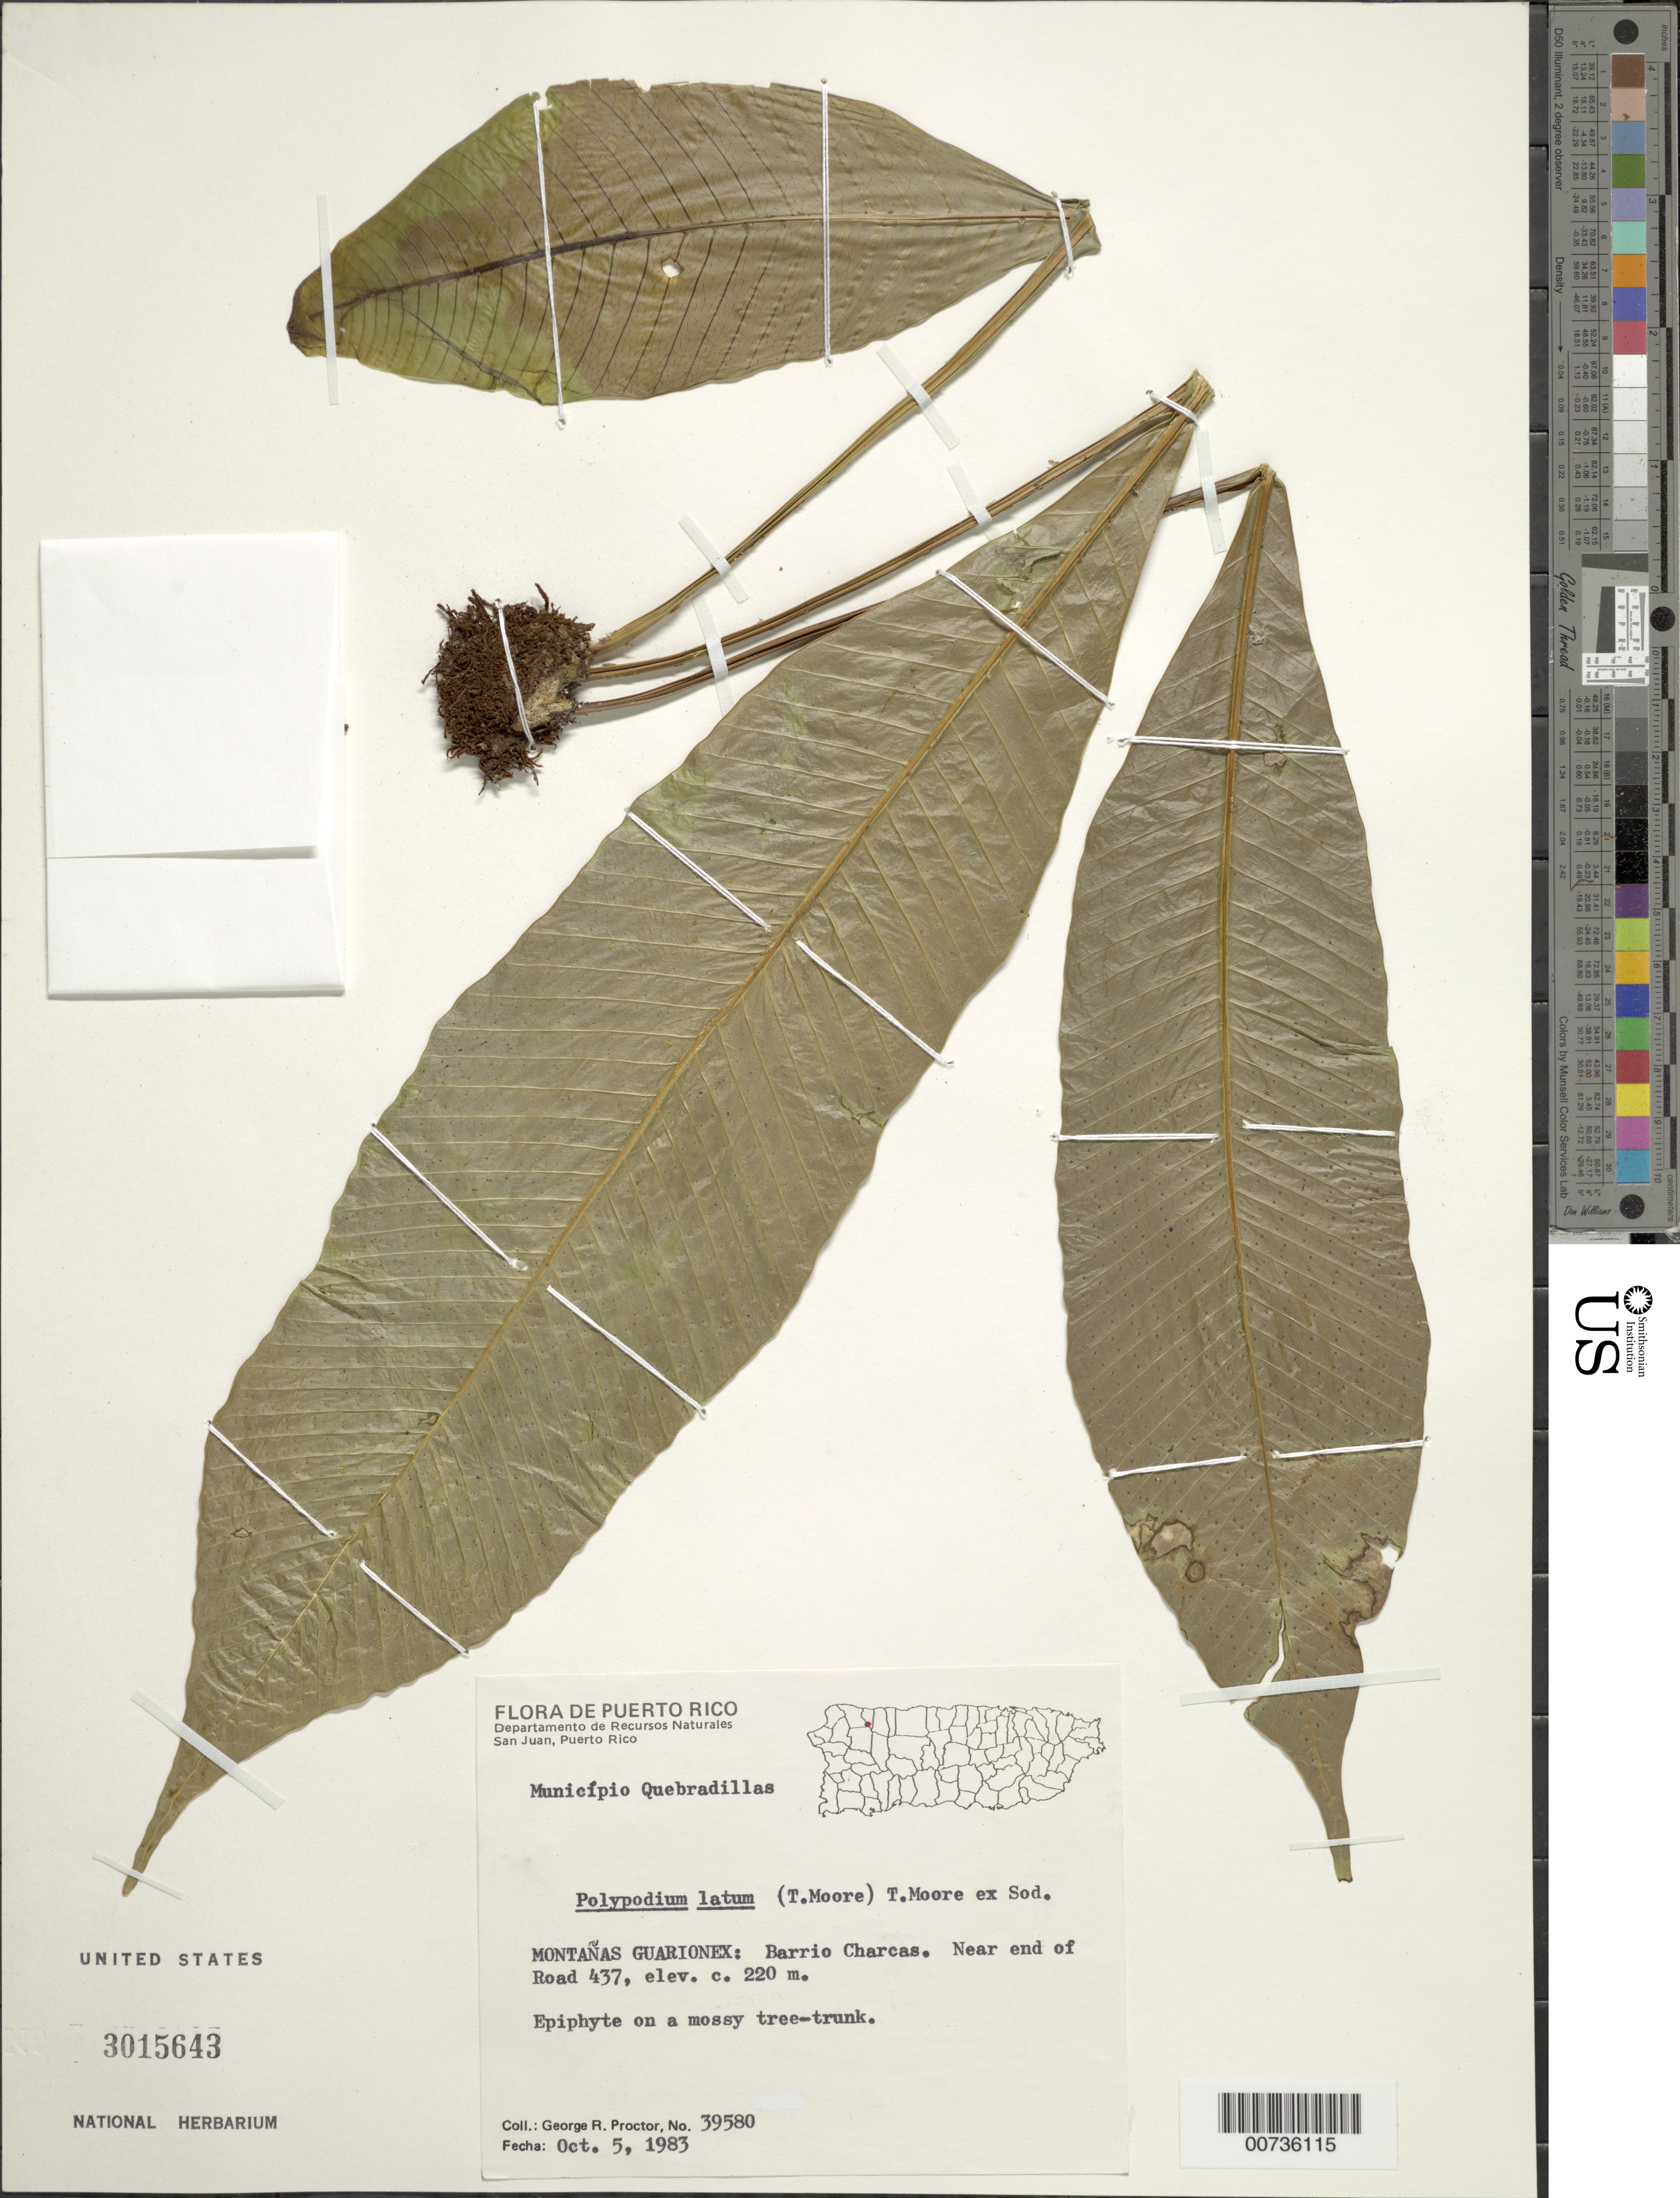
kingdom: Plantae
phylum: Tracheophyta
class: Polypodiopsida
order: Polypodiales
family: Polypodiaceae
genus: Campyloneurum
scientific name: Campyloneurum latum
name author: T. Moore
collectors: G. R. Proctor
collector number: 39580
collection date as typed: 05 Oct 1983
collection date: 1983-10-05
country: Puerto Rico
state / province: Quebradillas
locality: Montañas Guariones: Barrio Charcas. Near end of Road 437. Municipio Quebradillas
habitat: Epiphyte on a mossy tree-trunk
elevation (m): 220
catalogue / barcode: US 3015643